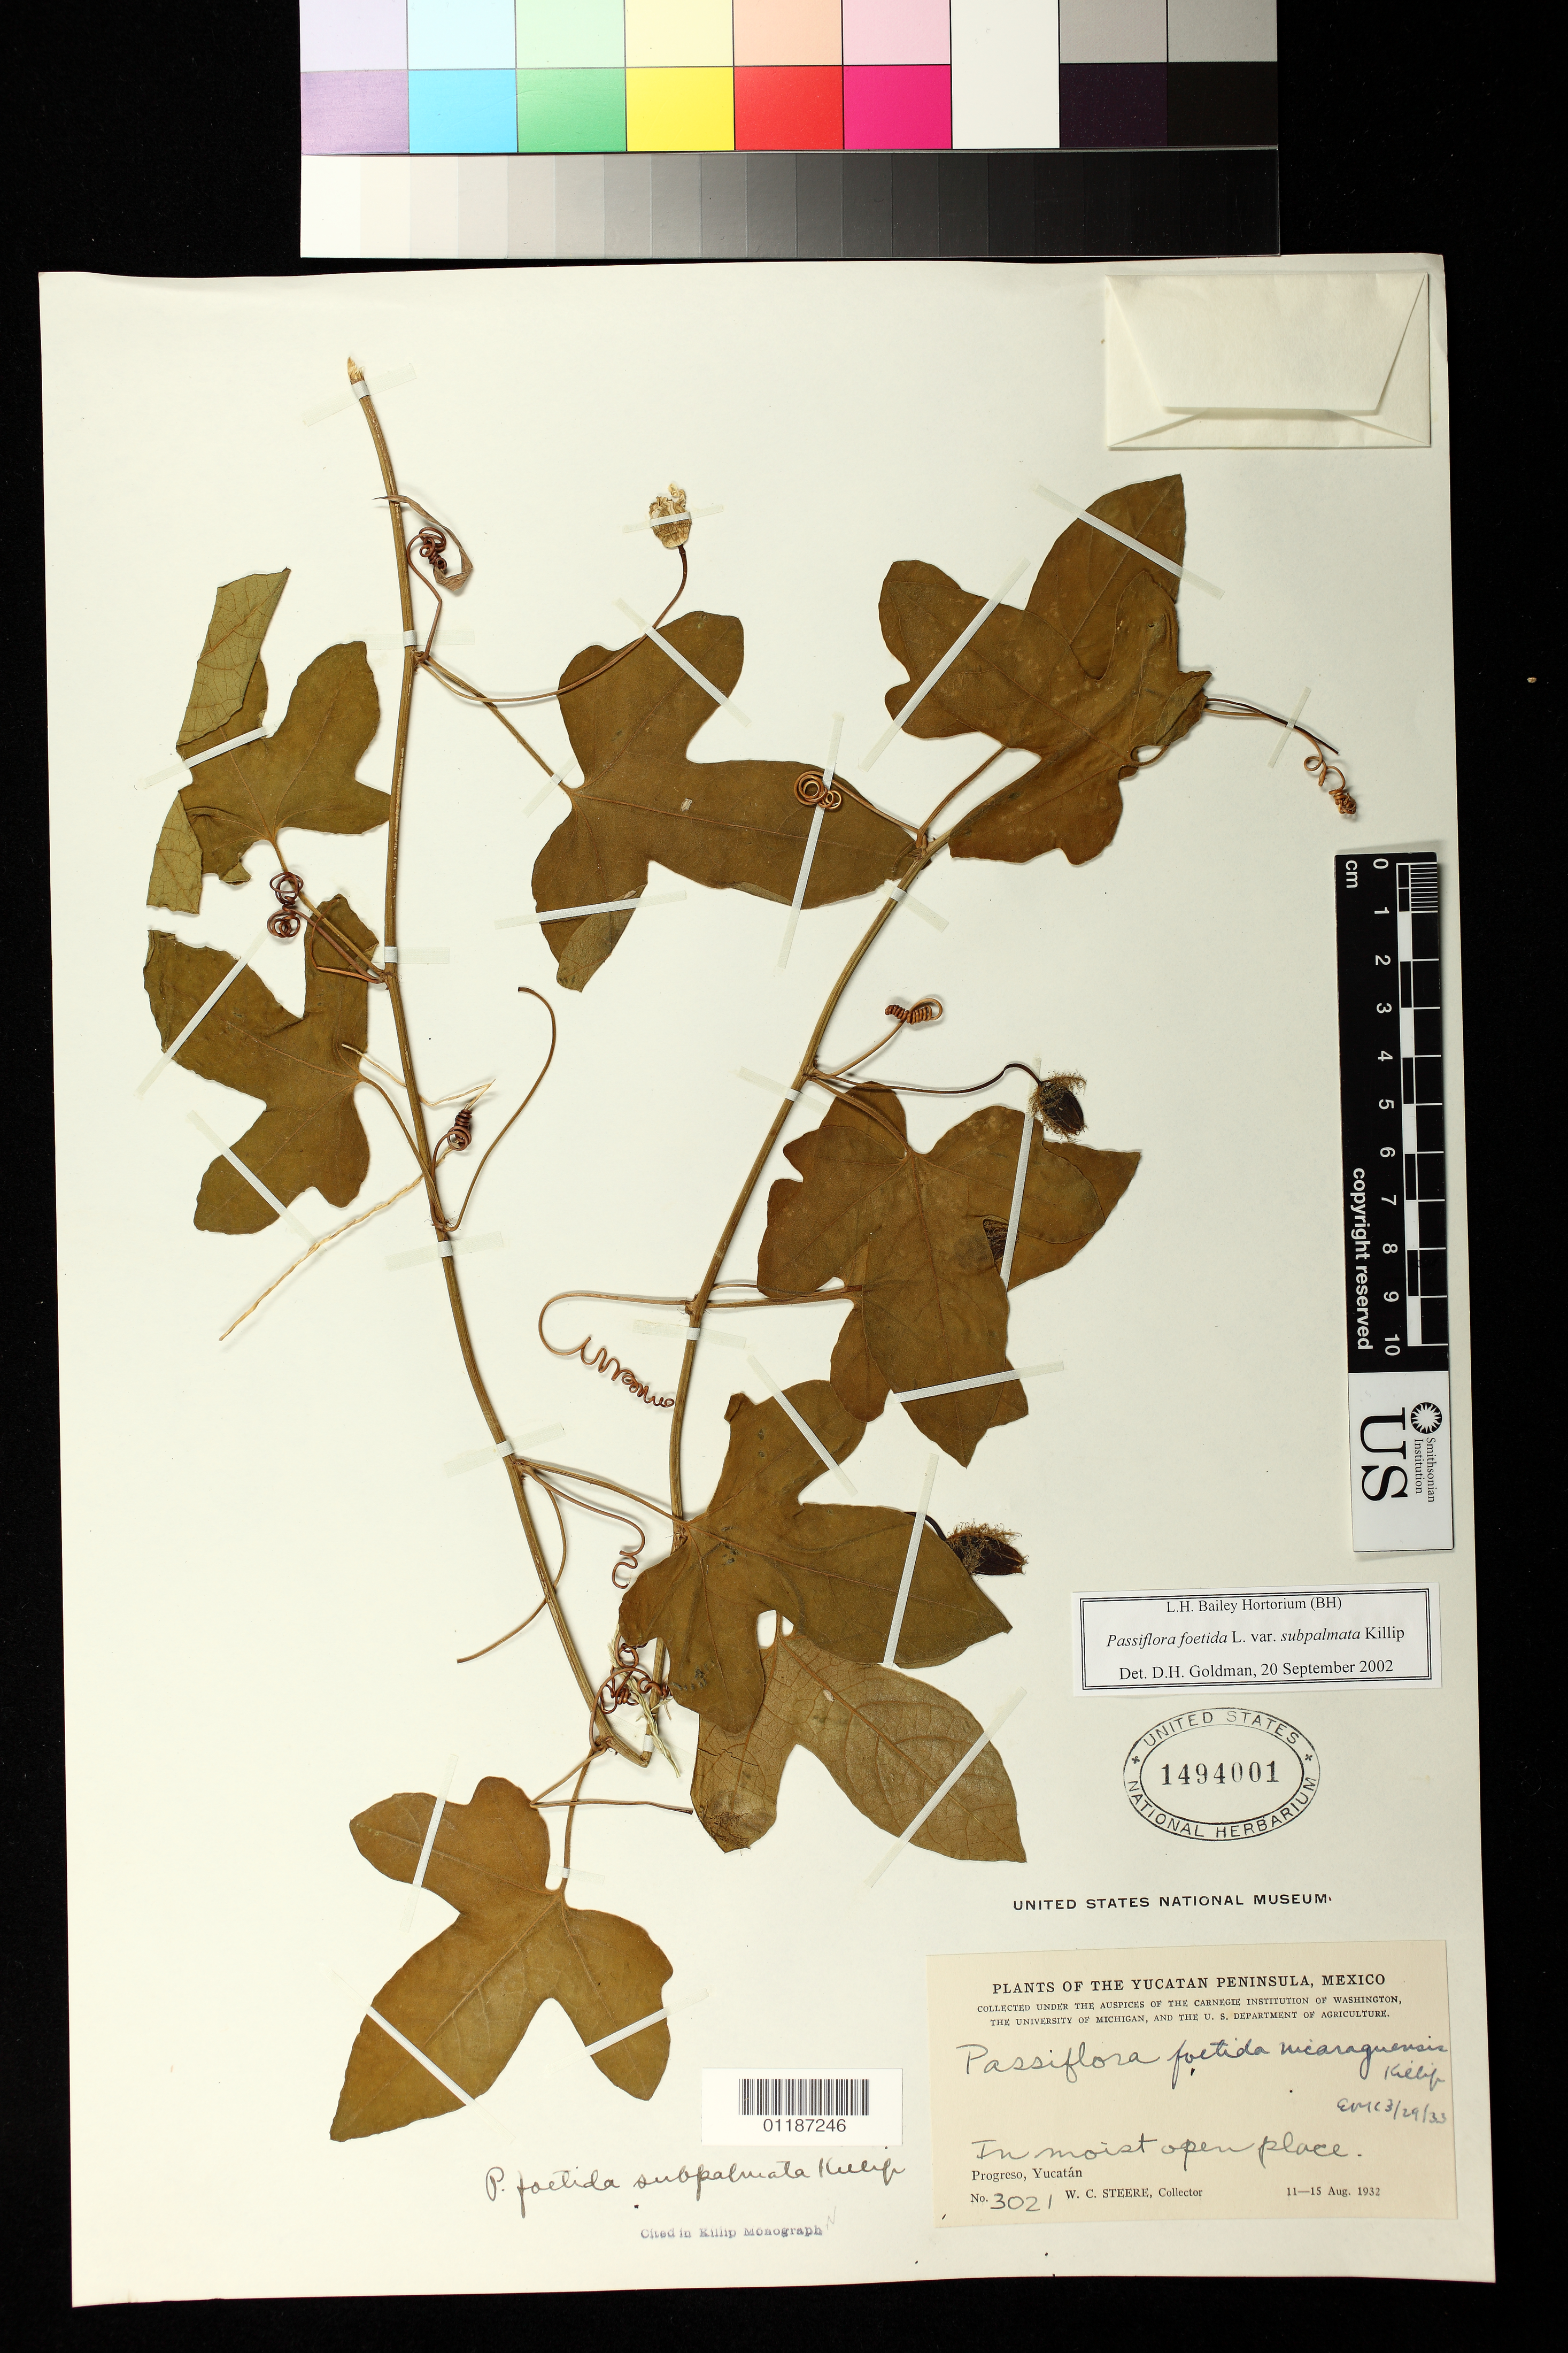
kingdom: Plantae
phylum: Tracheophyta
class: Magnoliopsida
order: Malpighiales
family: Passifloraceae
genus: Passiflora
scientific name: Passiflora foetida var. subpalmata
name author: Killip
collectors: W. C. Steere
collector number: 3021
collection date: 1932-08-11/1932-08-15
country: Mexico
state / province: Yucatán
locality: Progeso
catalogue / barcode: US 1494001